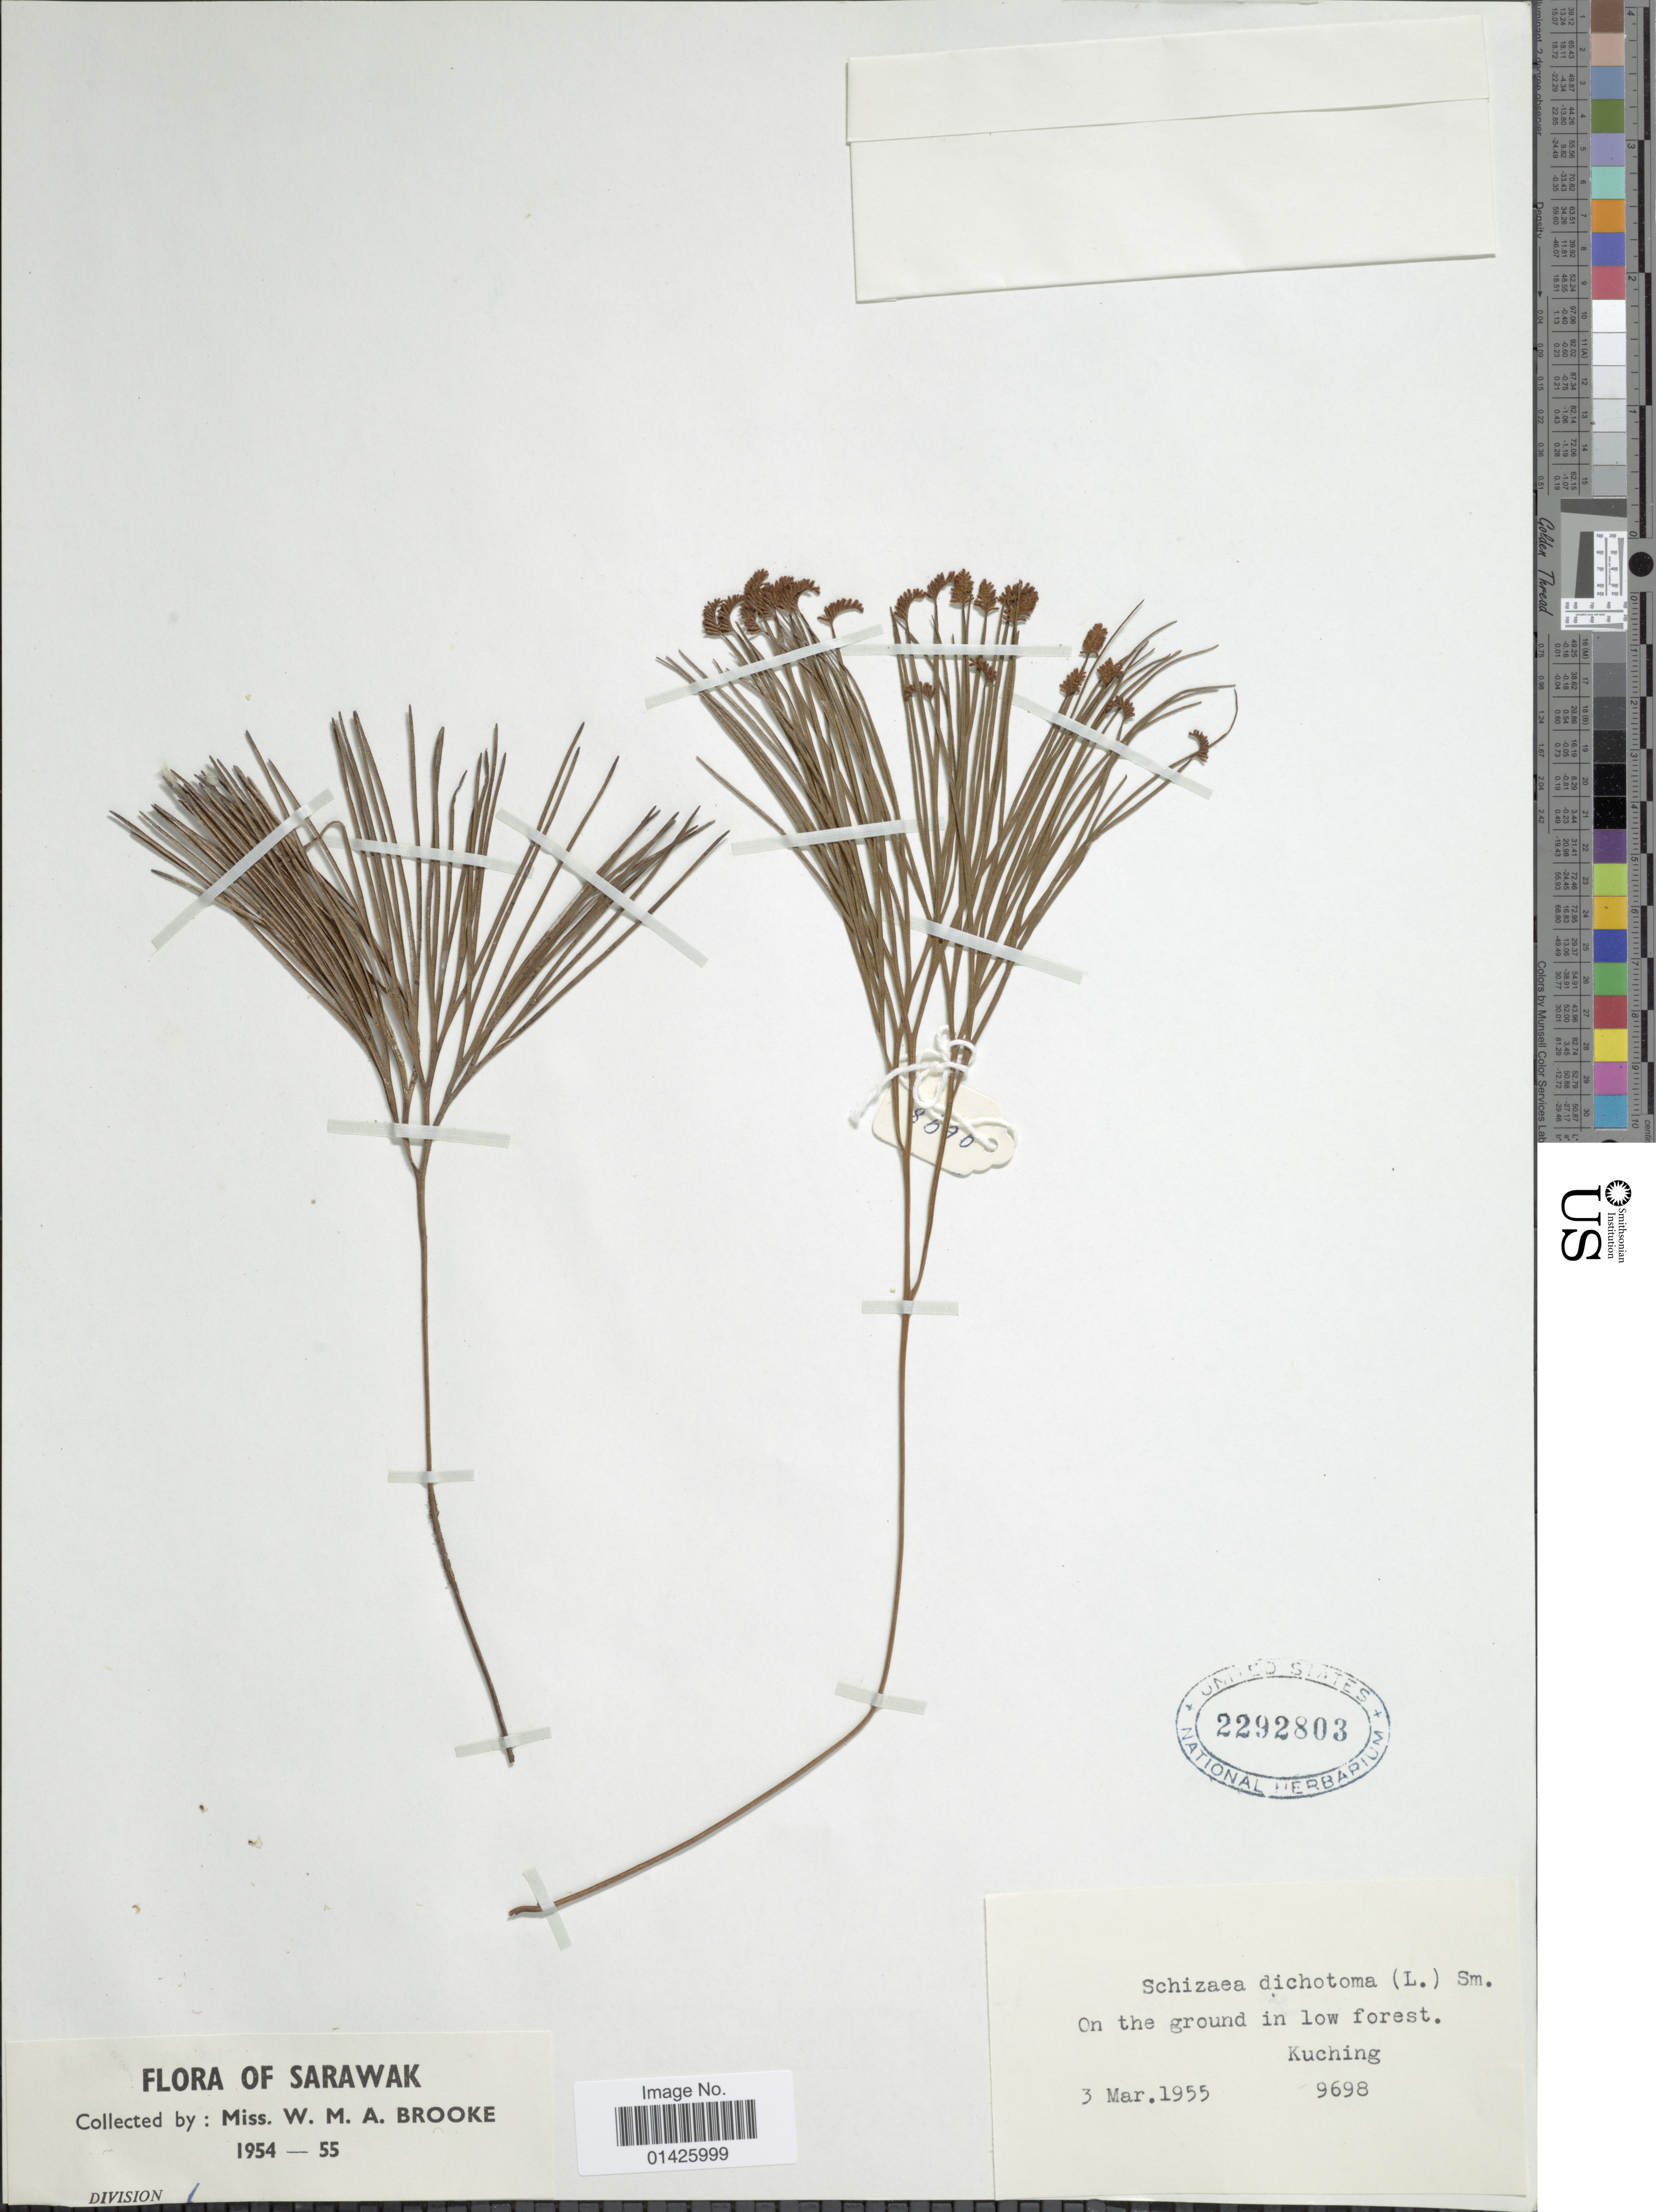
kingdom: Plantae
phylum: Tracheophyta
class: Polypodiopsida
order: Schizaeales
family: Schizaeaceae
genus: Schizaea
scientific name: Schizaea dichotoma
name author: (L.) J. Sm.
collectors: W. Brooke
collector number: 9698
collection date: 1955-03-03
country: Malaysia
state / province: Sarawak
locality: Kuching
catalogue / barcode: US 2292803